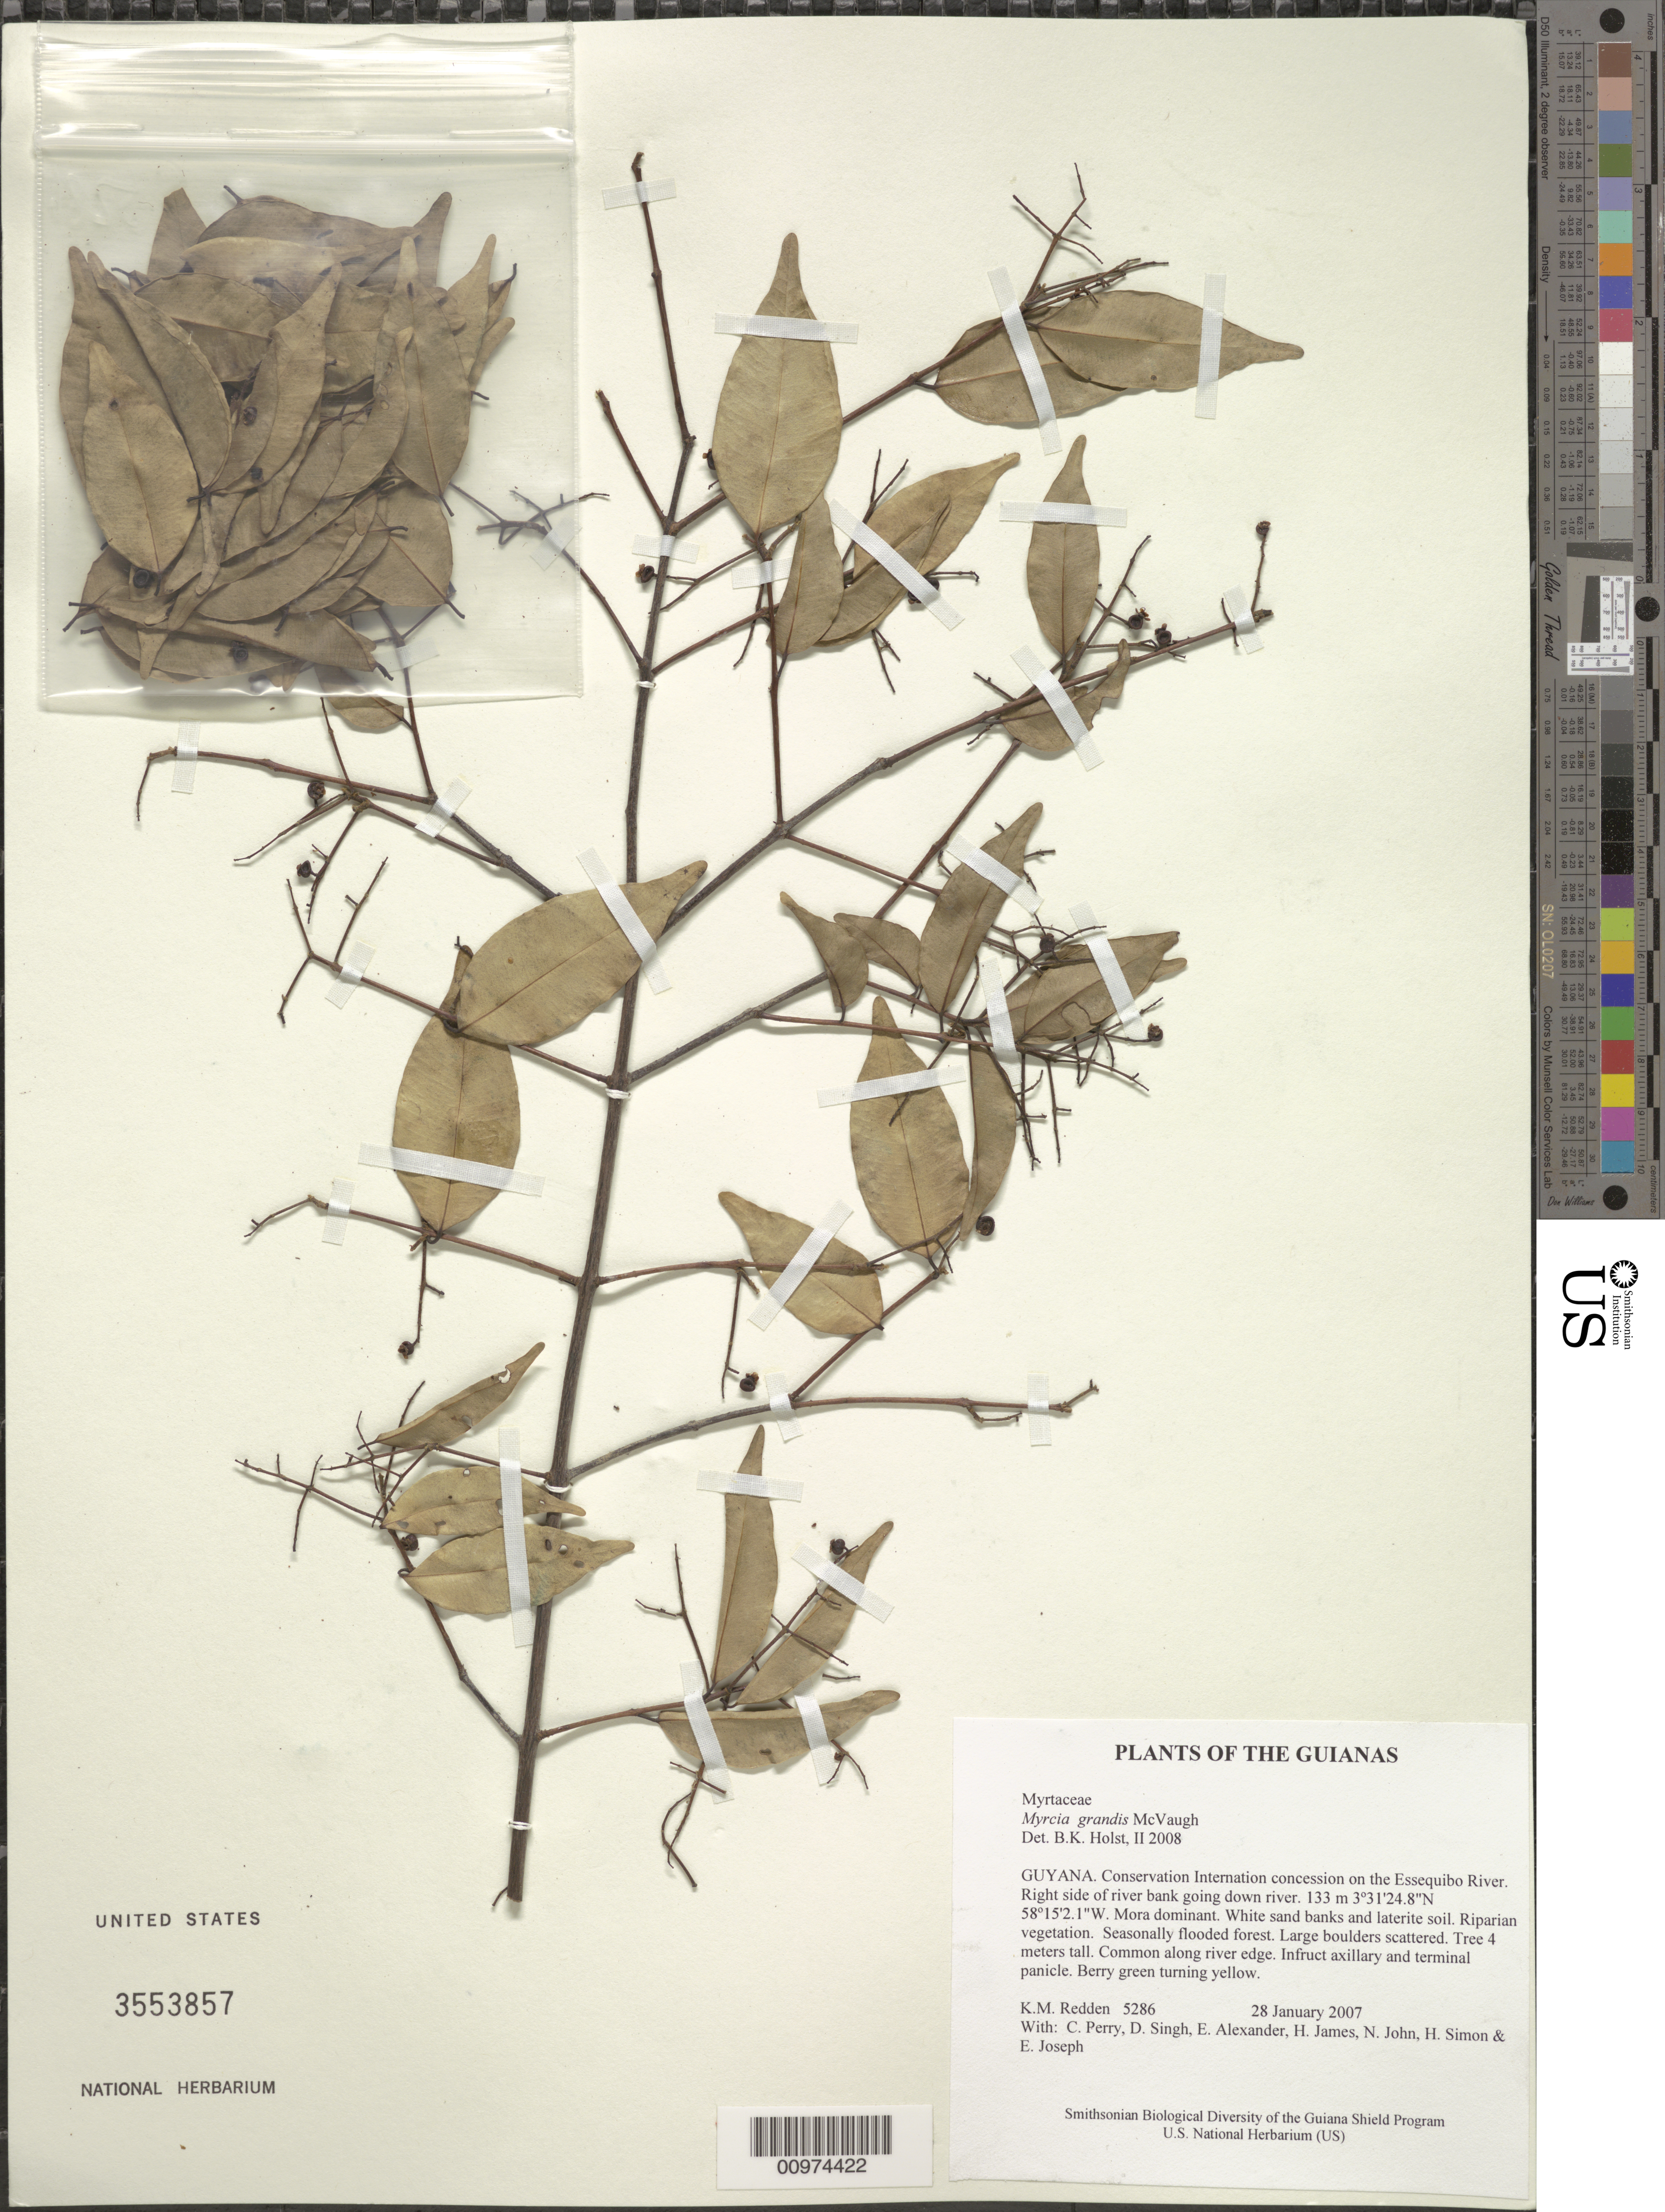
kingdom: Plantae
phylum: Tracheophyta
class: Magnoliopsida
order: Myrtales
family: Myrtaceae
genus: Myrcia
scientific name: Myrcia grandis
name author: McVaugh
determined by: Holst, Bruce K.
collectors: K. M. Redden, C. Perry, D. Singh, E. Alexander, H. James, N. John, H. Simon & E. Joseph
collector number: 5286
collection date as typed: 28 January 2007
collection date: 2007-01-28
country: Guyana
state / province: U. Takutu-U. Essequibo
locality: Conservation International concession on the Essequibo River. Right side of river bank going down river.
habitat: Mora dominant. White sand banks and laterite soil. Riparian vegetation. Seasonally flooded forest. Large boulders scattered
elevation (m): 133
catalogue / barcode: US 3553857